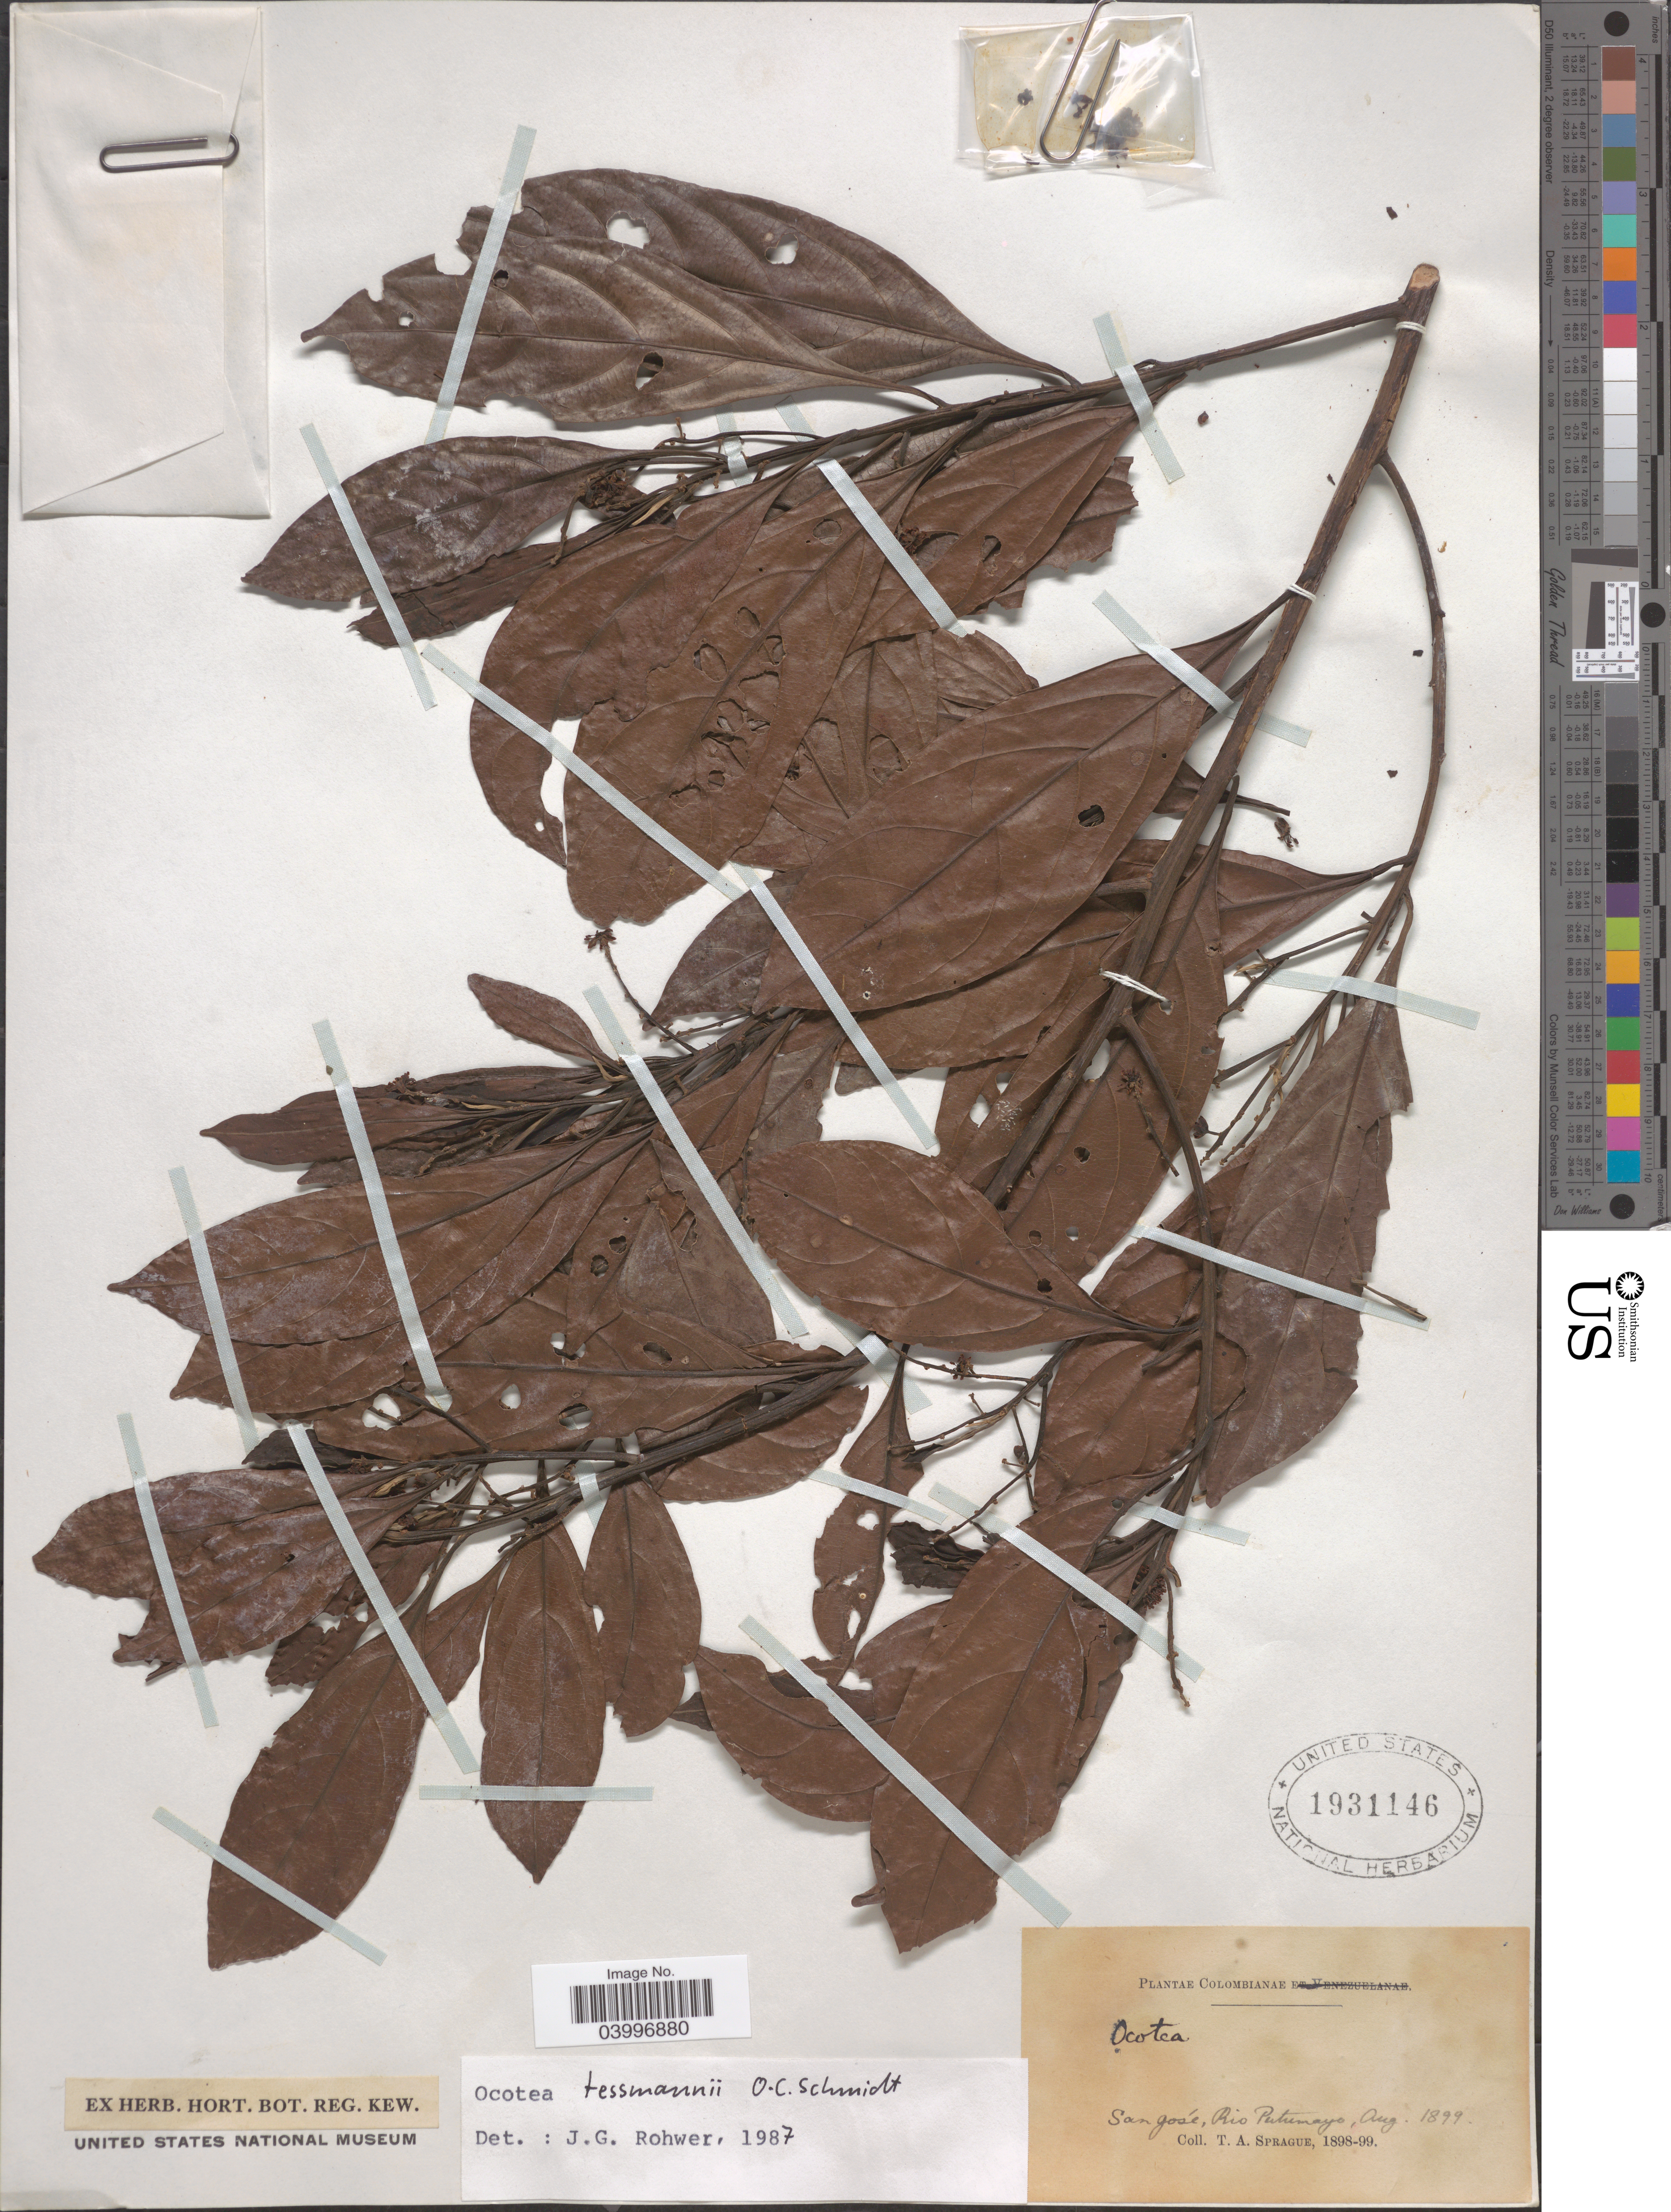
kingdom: Plantae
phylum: Tracheophyta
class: Magnoliopsida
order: Laurales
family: Lauraceae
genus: Ocotea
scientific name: Ocotea tessmannii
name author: O.C. Schmidt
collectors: T. A. Sprague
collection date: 1899-08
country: Colombia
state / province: Putumayo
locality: San José, Rio Putumayo.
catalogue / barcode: US 1931146